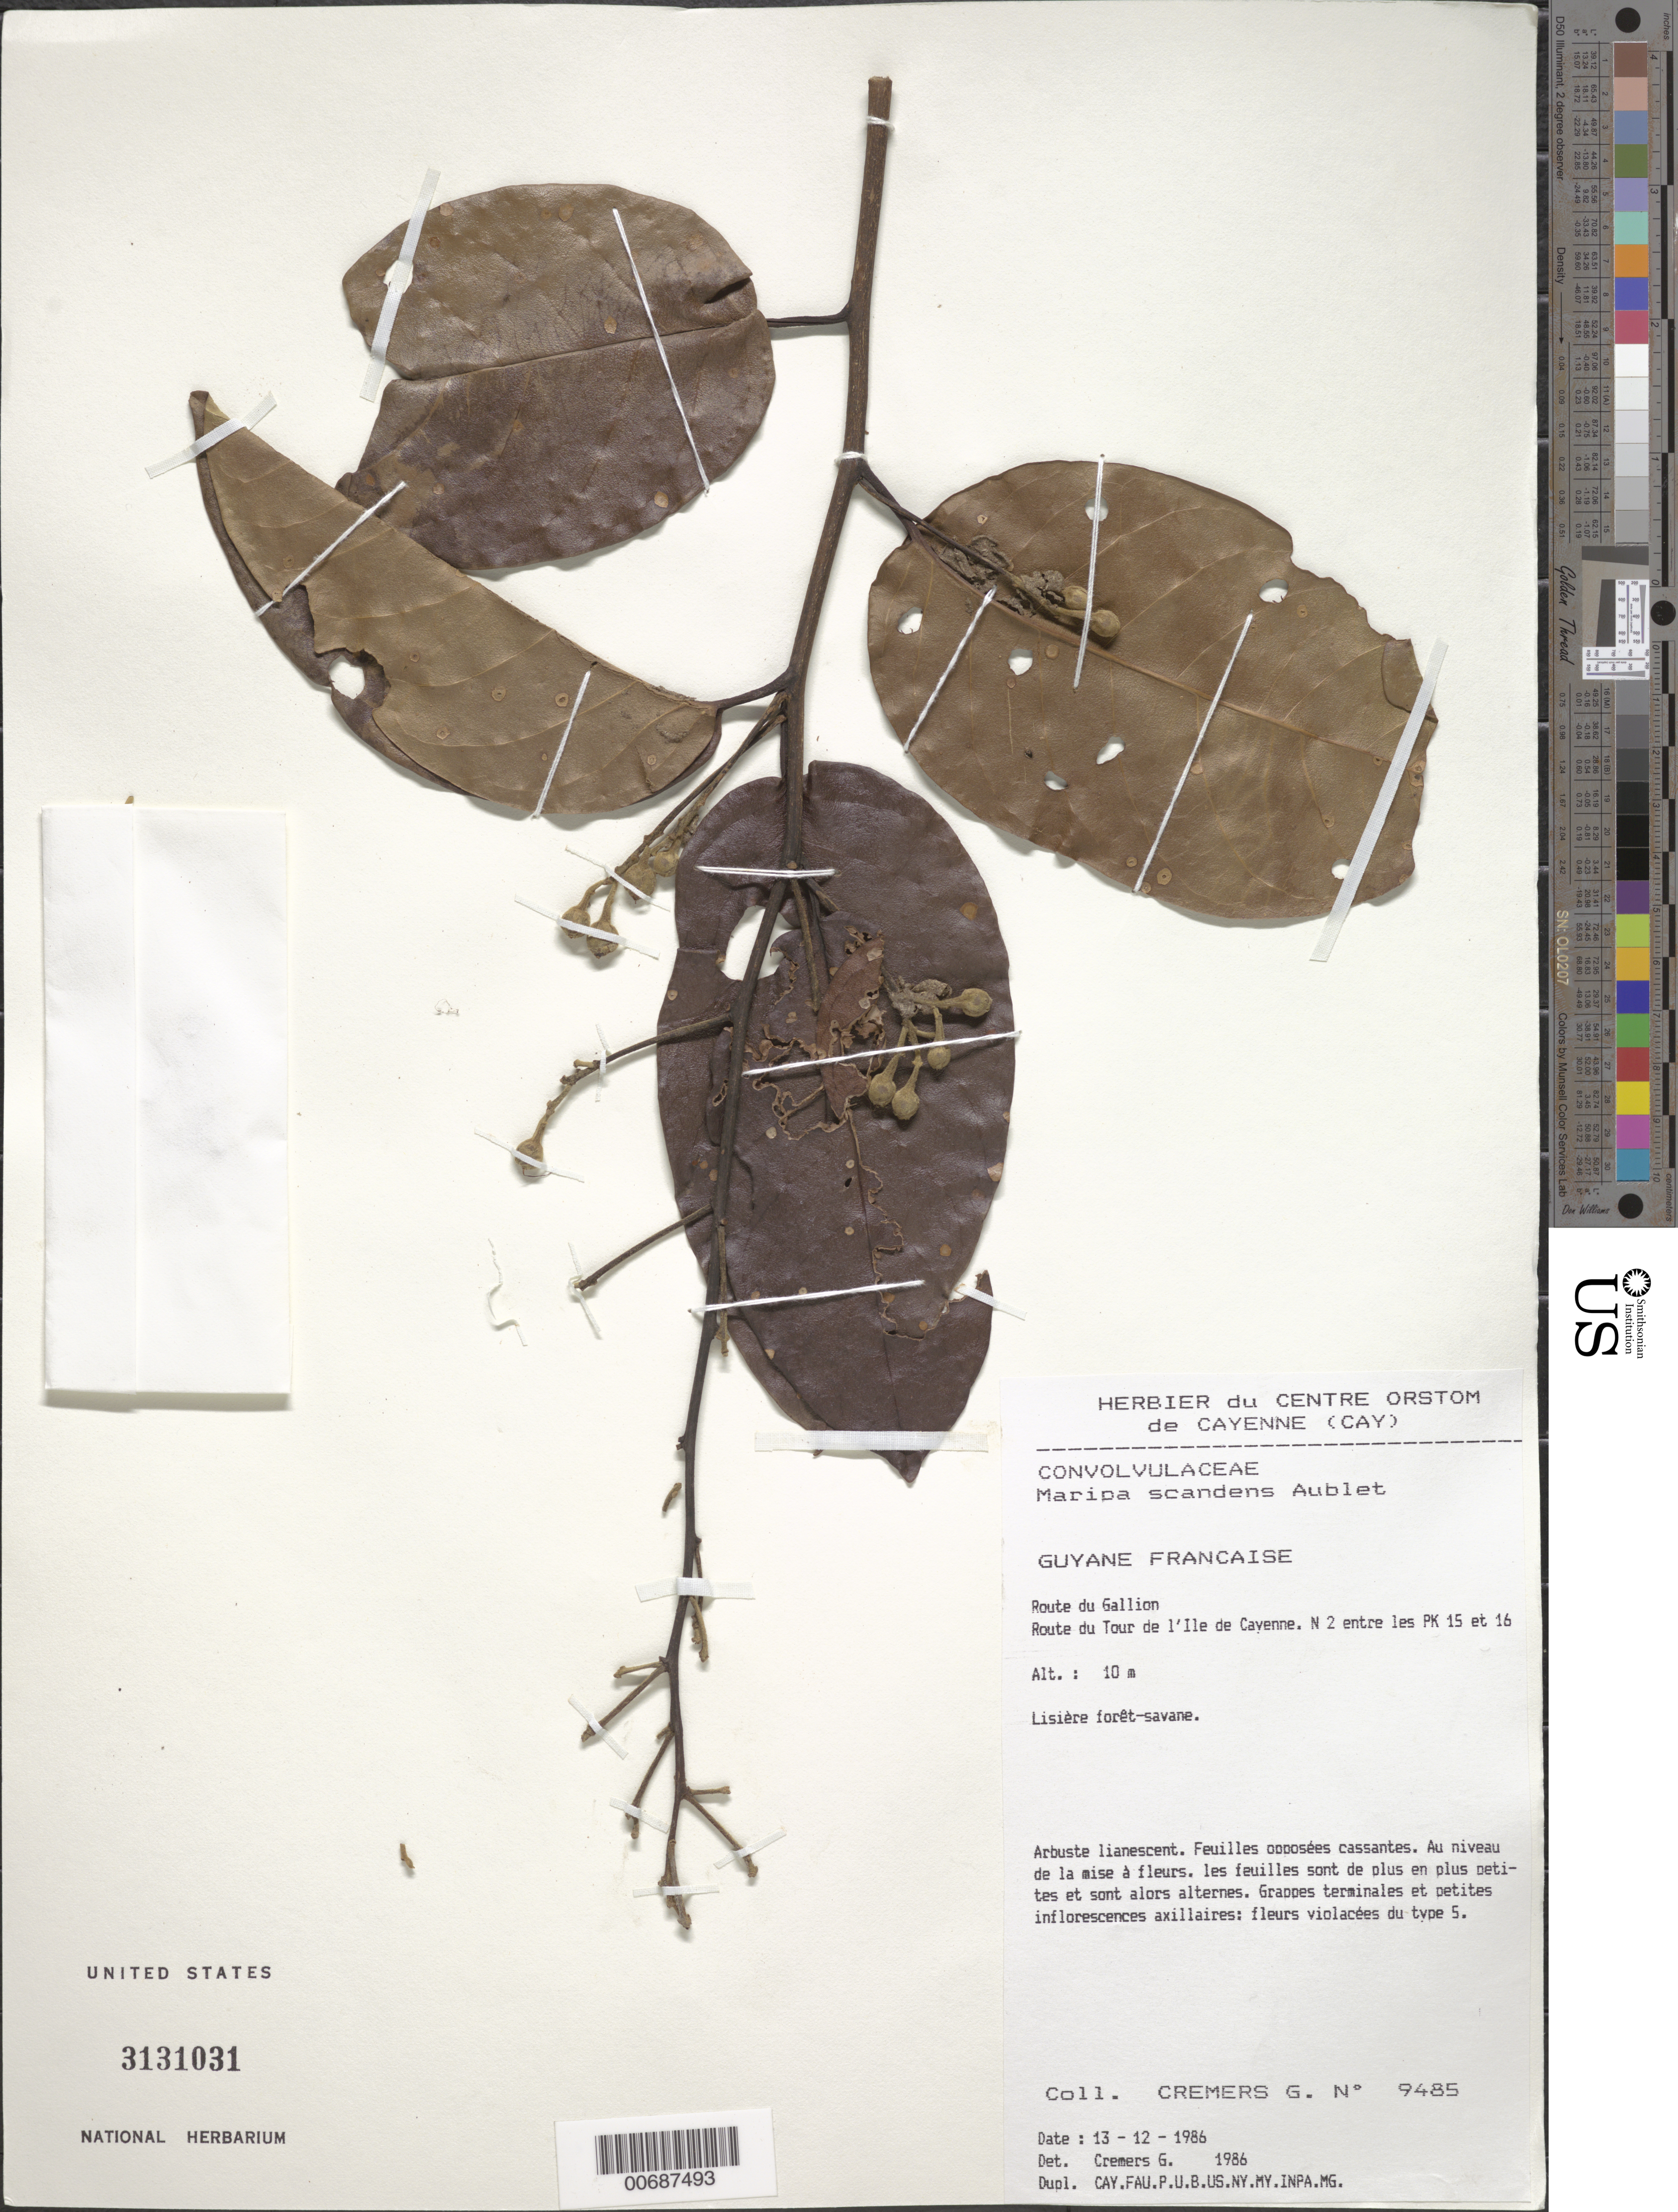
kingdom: Plantae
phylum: Tracheophyta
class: Magnoliopsida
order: Solanales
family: Convolvulaceae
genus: Maripa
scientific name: Maripa scandens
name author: Aubl.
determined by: Cremers, Georges A.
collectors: G. Cremers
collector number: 9485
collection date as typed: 13-Dec-86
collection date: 1986-12-13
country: French Guiana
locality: Ile de Cayenne, N2 betw. PK 15-16, route du Gallion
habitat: Edge of forest-savanna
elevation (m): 10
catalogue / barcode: US 3131031